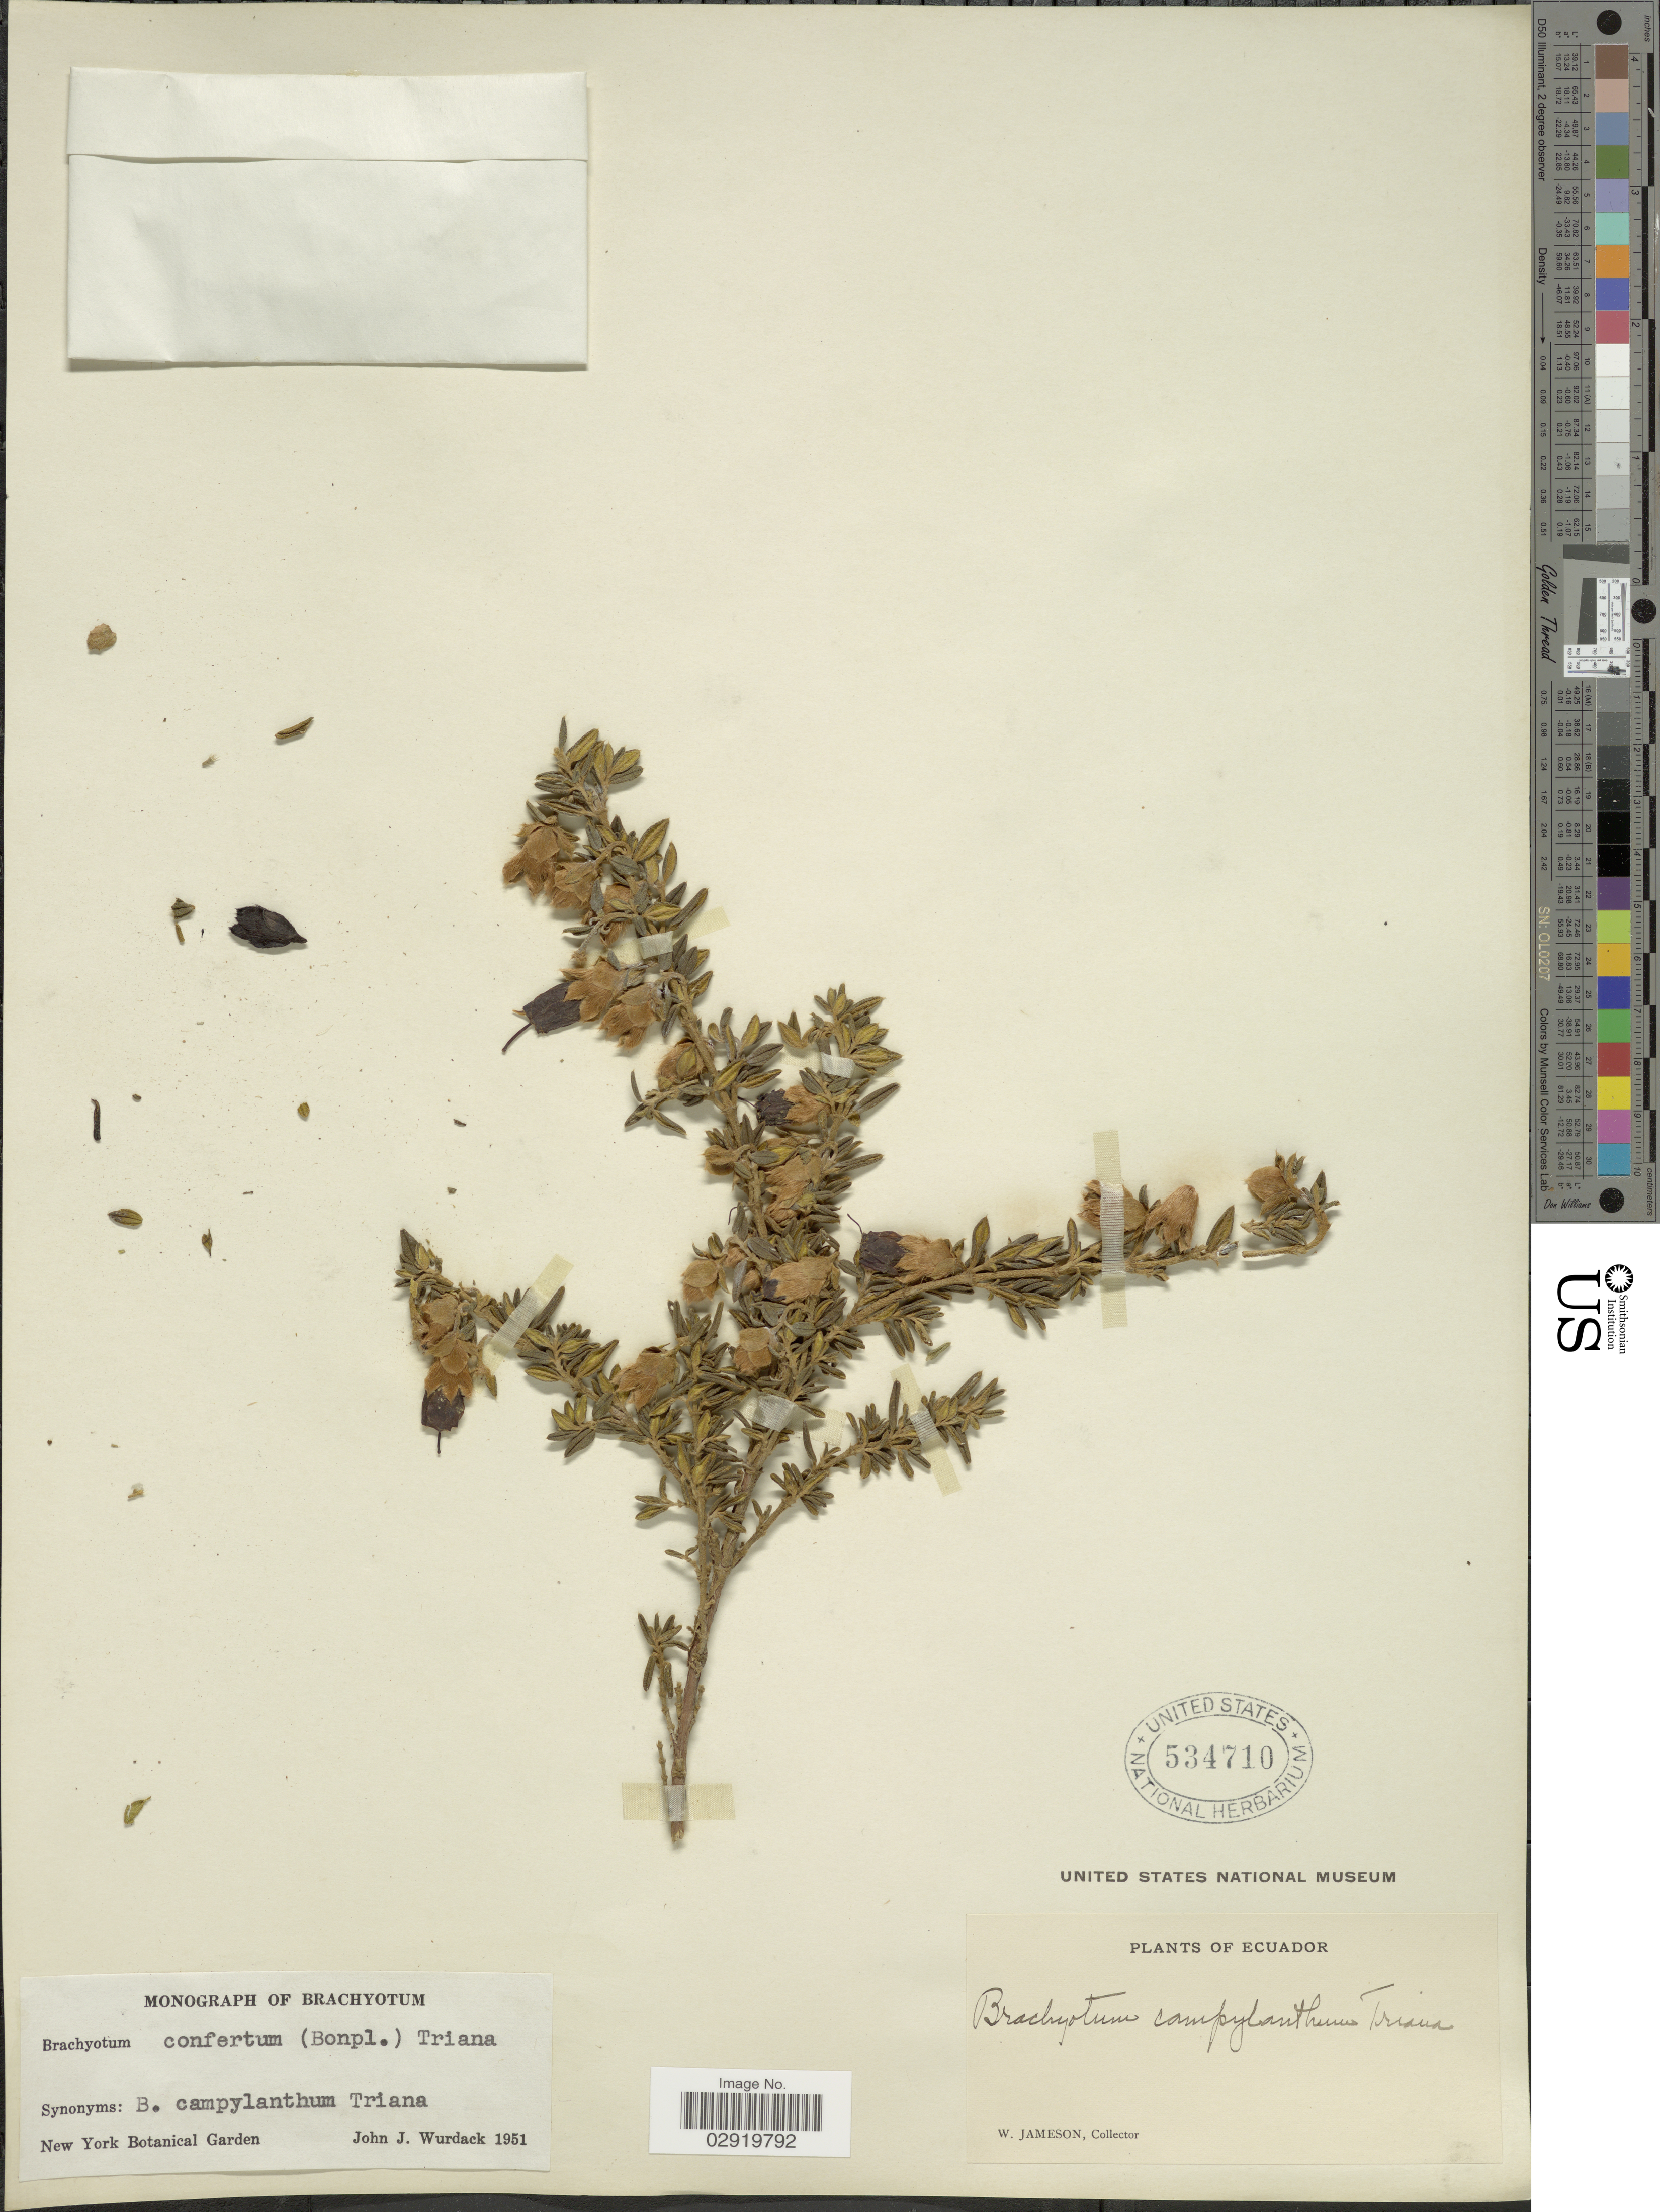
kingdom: Plantae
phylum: Tracheophyta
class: Magnoliopsida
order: Myrtales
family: Melastomataceae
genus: Brachyotum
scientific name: Brachyotum confertum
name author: (Bonpl.) Triana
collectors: W. Jameson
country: Ecuador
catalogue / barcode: US 534710